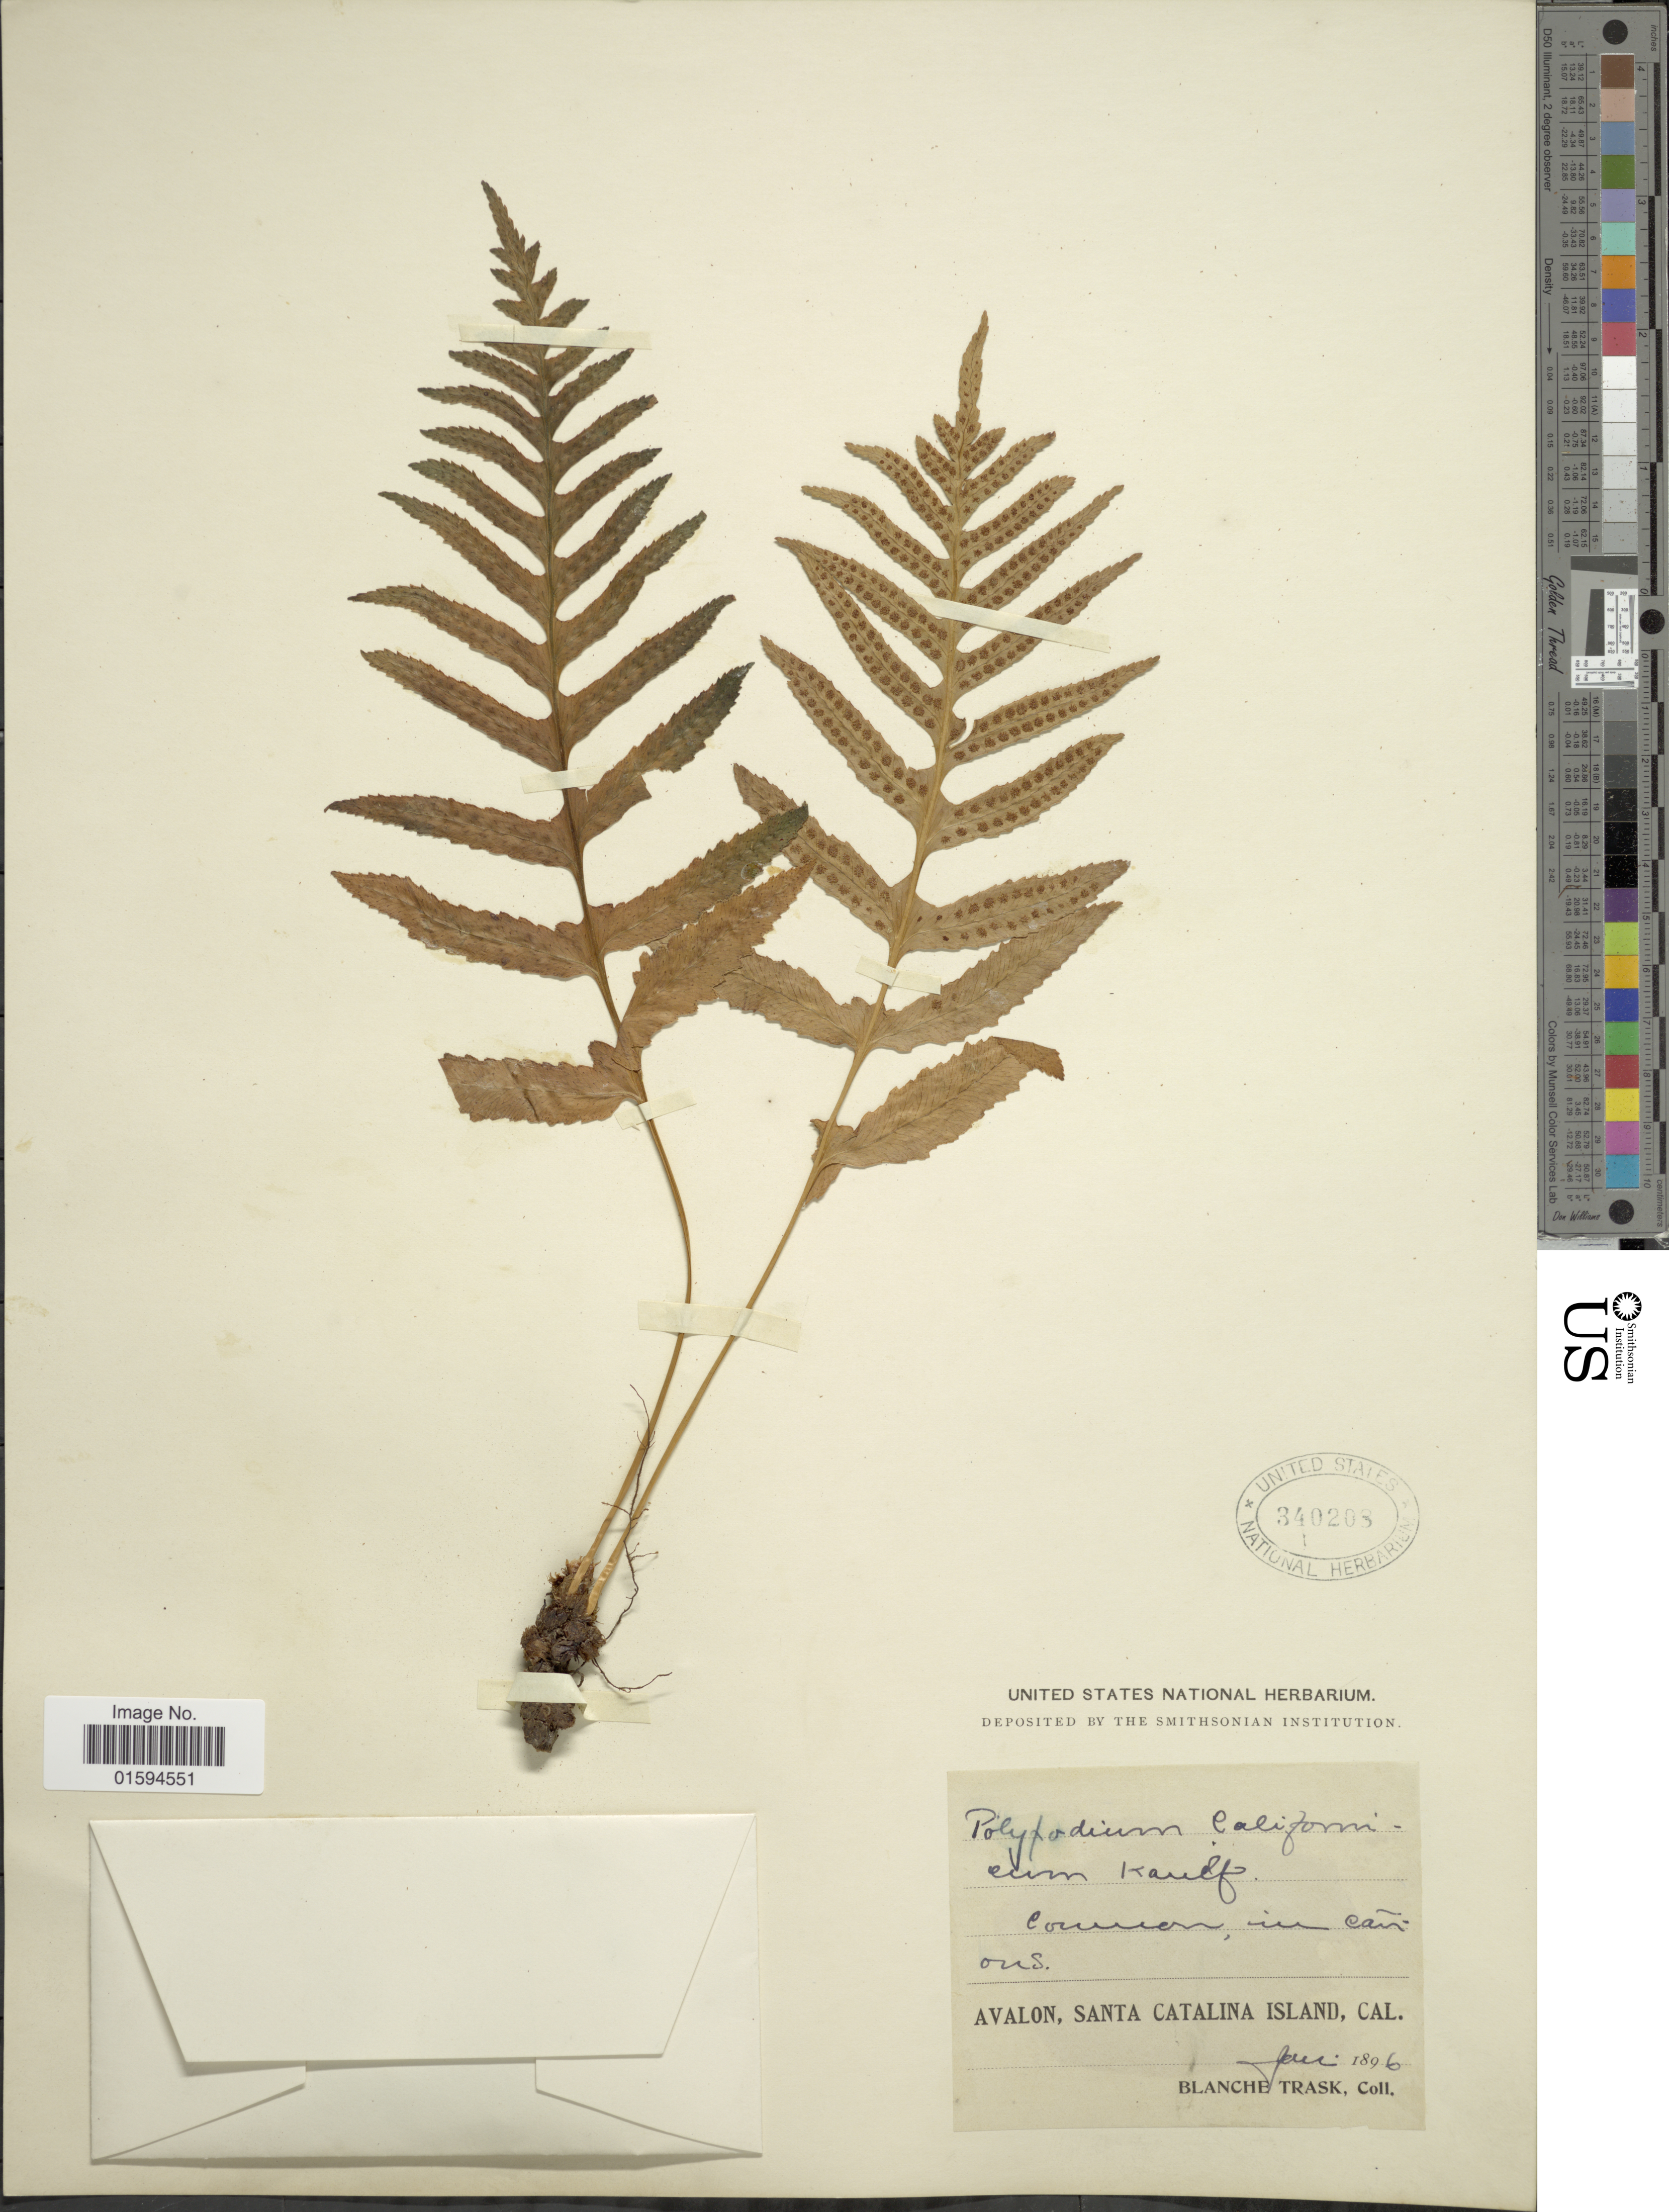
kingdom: Plantae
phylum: Tracheophyta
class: Polypodiopsida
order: Polypodiales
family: Polypodiaceae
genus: Polypodium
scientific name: Polypodium californicum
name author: Kaulf.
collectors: B. Trask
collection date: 1896-01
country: United States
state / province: California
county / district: Los Angeles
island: Santa Catalina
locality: Common in cañons, Avalon, Santa Catalina Island.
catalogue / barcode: US 340208